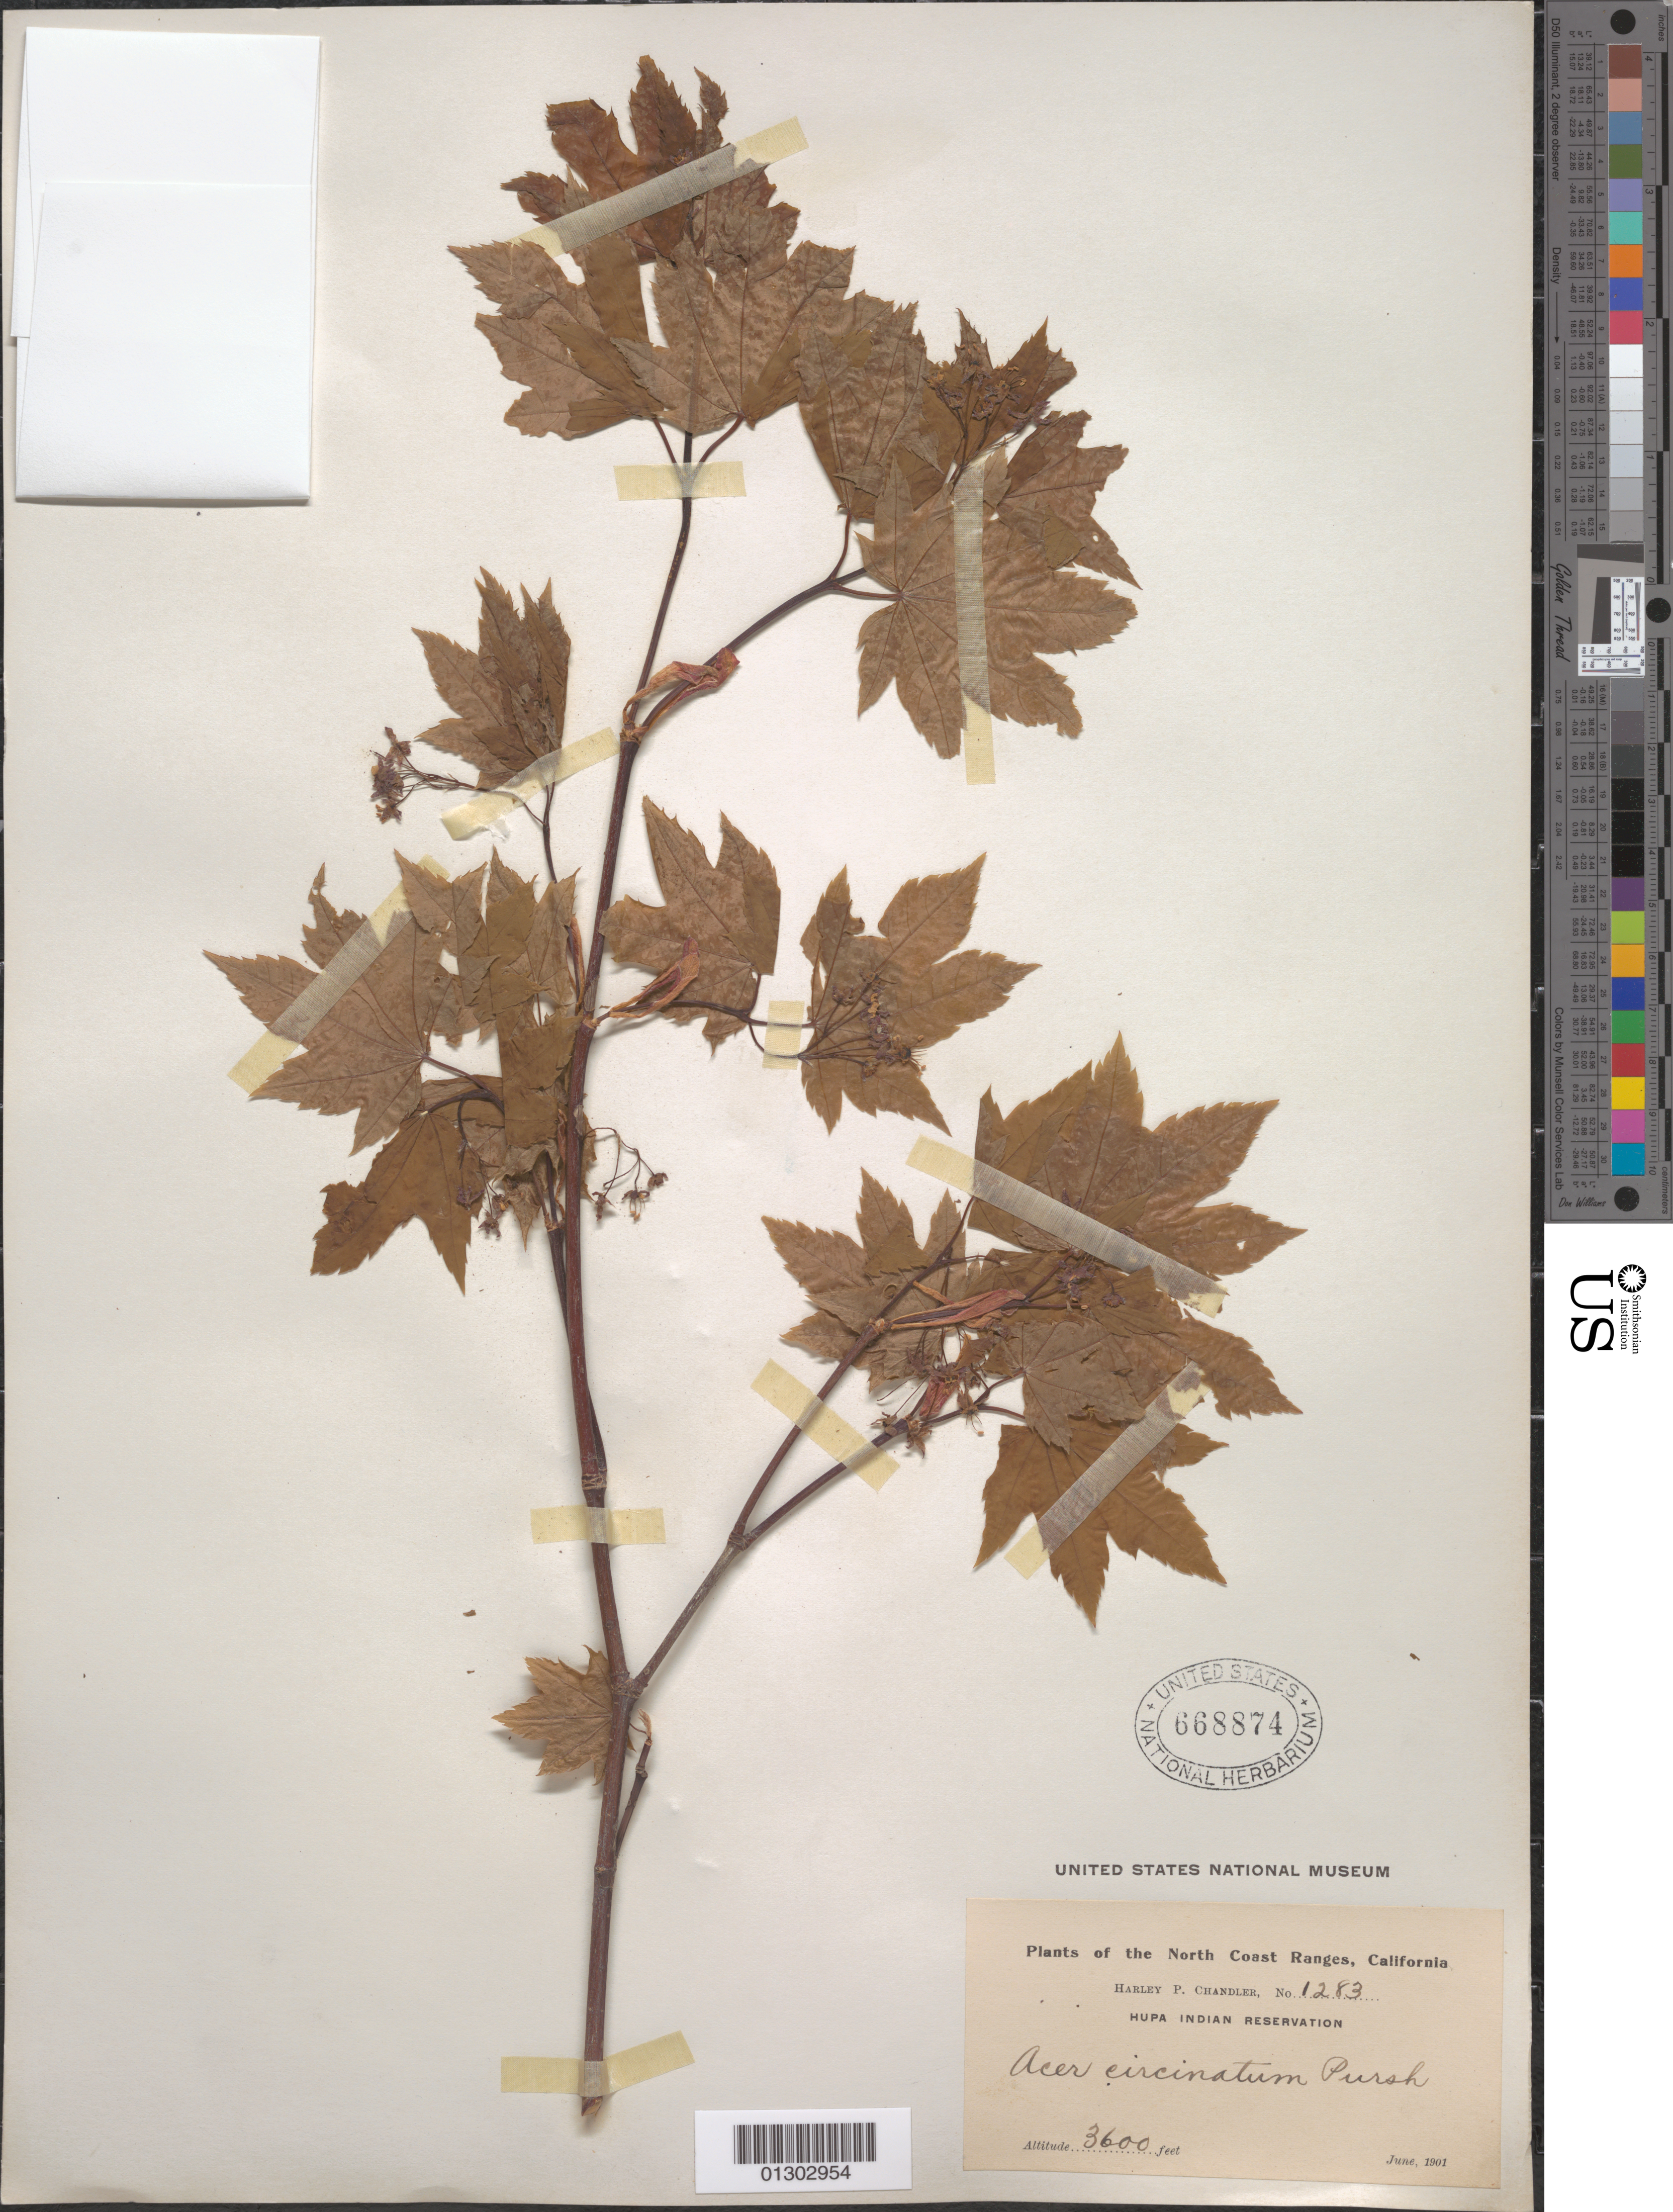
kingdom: Plantae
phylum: Tracheophyta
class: Magnoliopsida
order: Sapindales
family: Sapindaceae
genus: Acer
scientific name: Acer circinatum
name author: Pursh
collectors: H. Chandler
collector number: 1283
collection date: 1901-06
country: United States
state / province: California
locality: Hupa Indian Reservation.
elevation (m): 1097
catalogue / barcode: US 668874